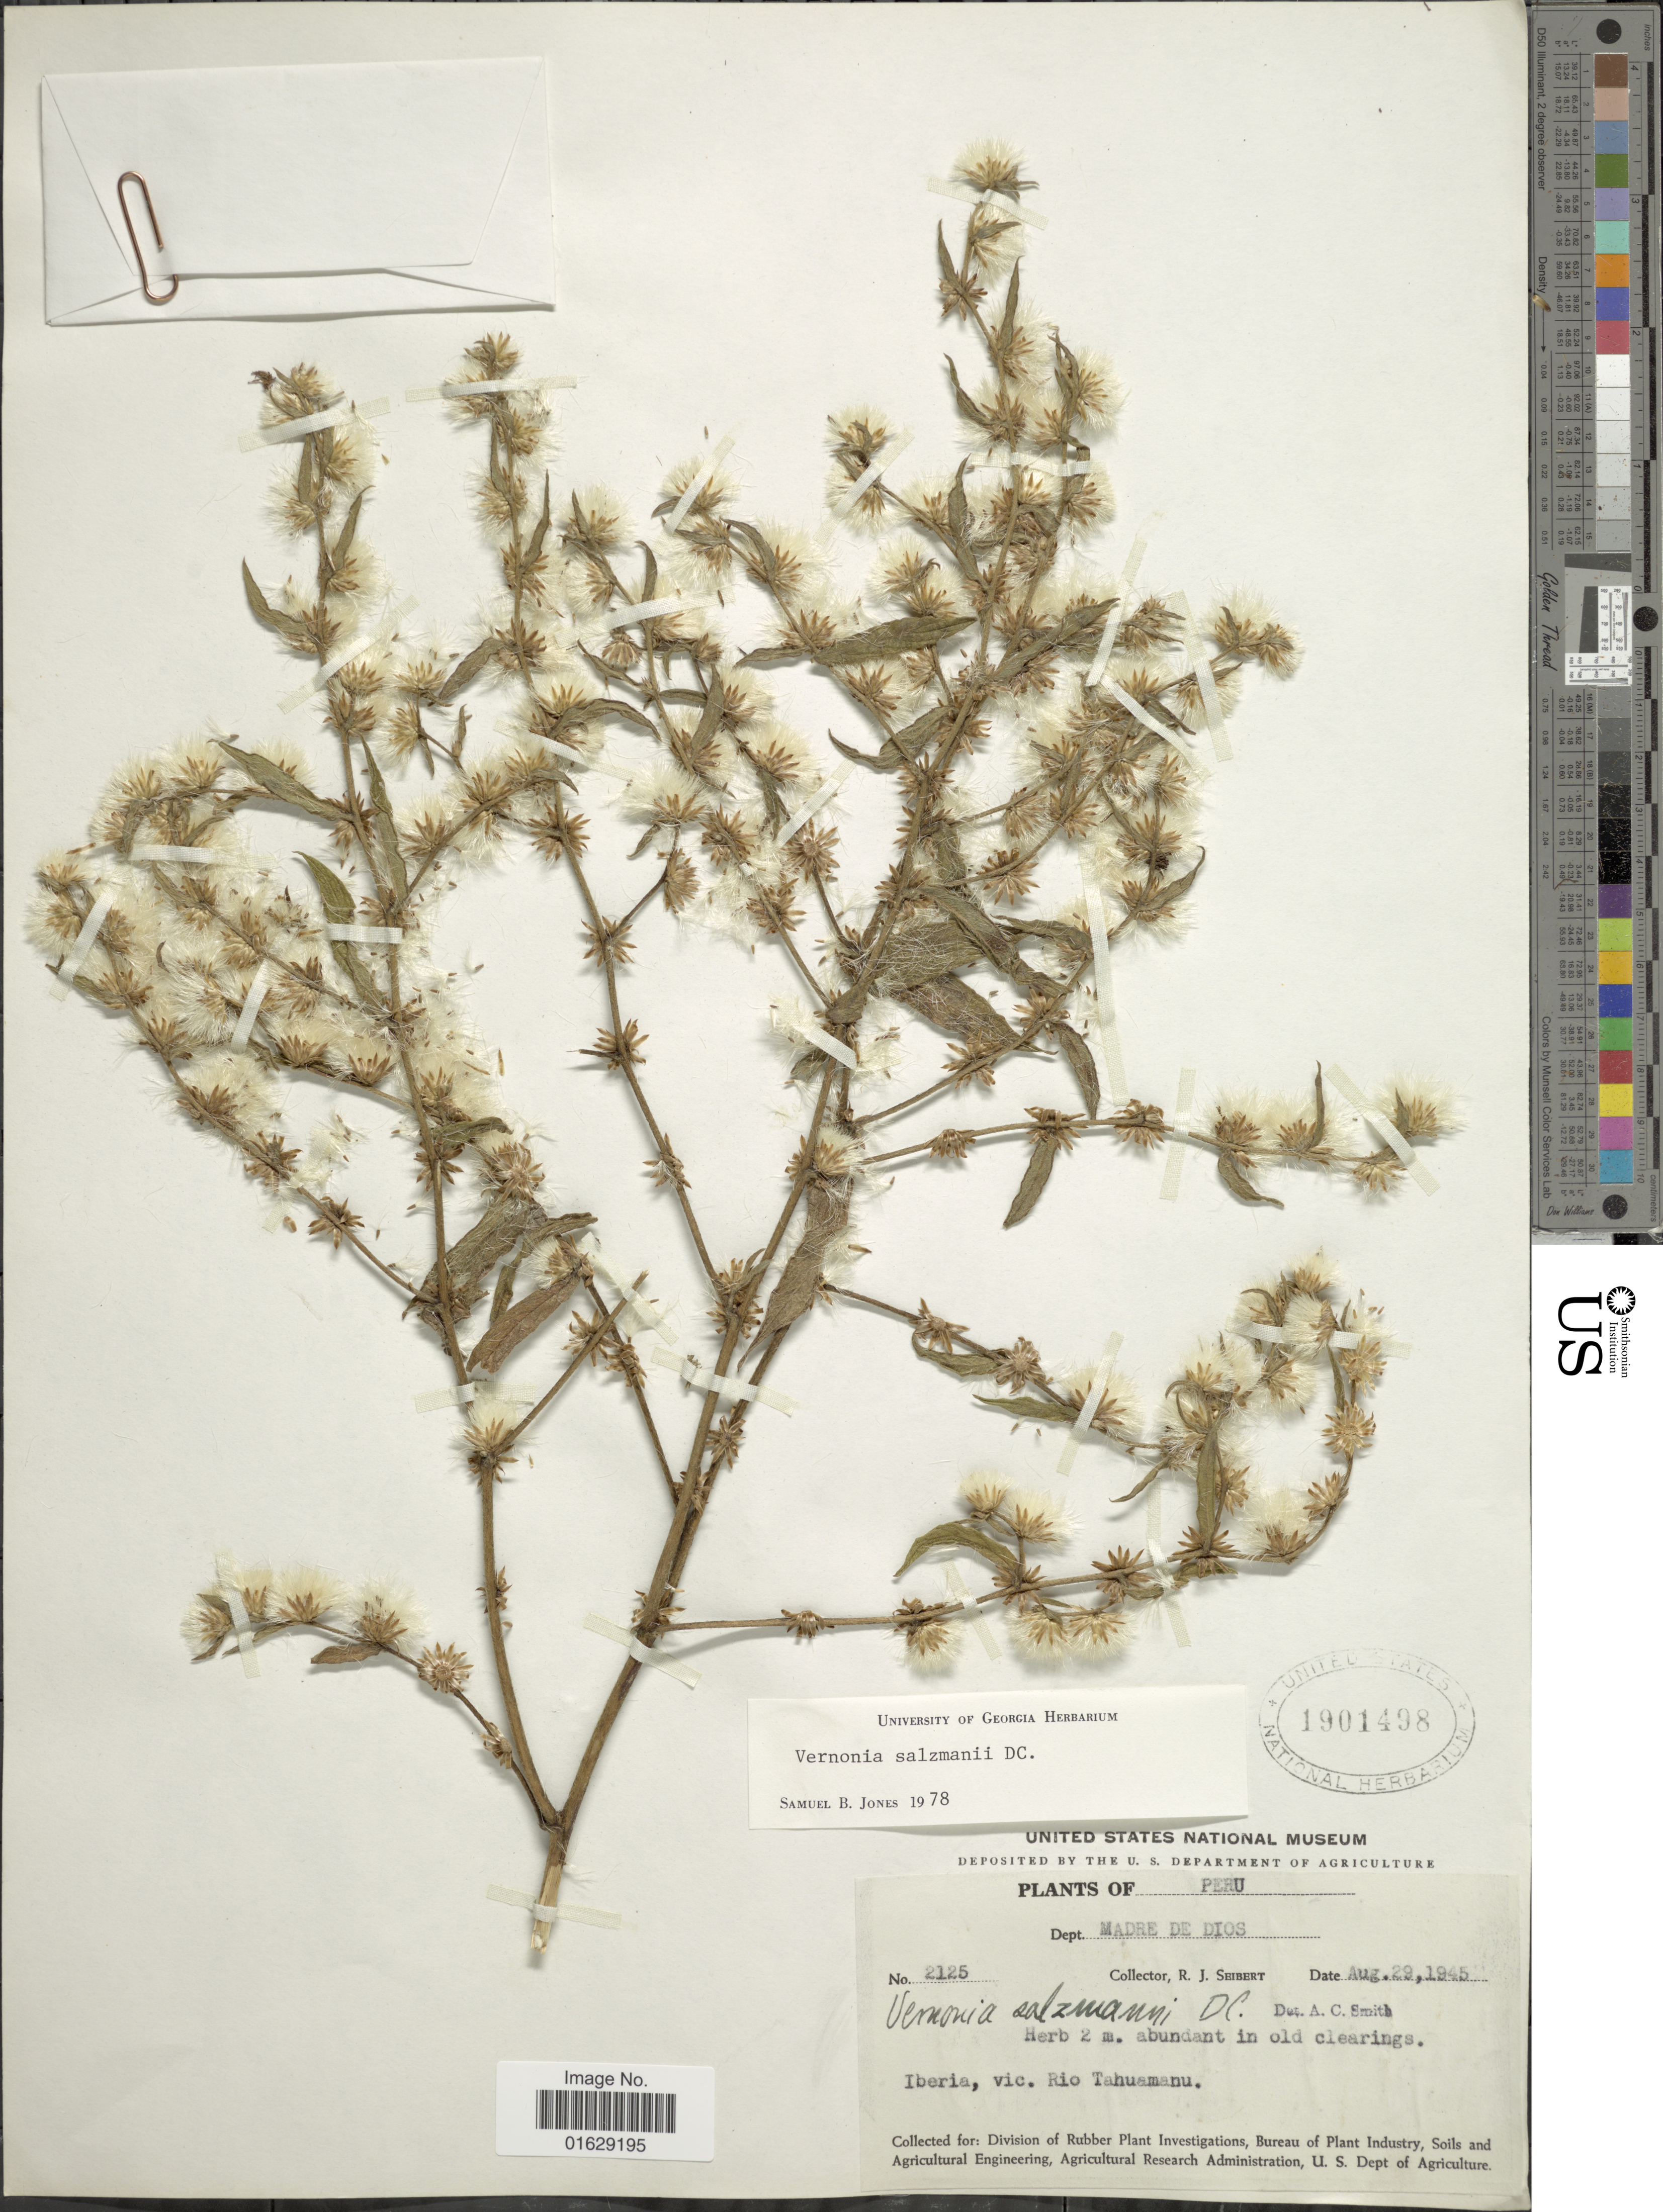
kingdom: Plantae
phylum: Tracheophyta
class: Magnoliopsida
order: Asterales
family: Asteraceae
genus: Lepidaploa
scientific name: Lepidaploa salzmannii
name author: (DC.) H. Rob.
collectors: J. Seibert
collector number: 2125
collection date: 1945-08-29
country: Peru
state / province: Madre de Dios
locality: Dept. Madre De Dios, Iberia, vic. Rio Tahuamanu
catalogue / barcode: US 1901498